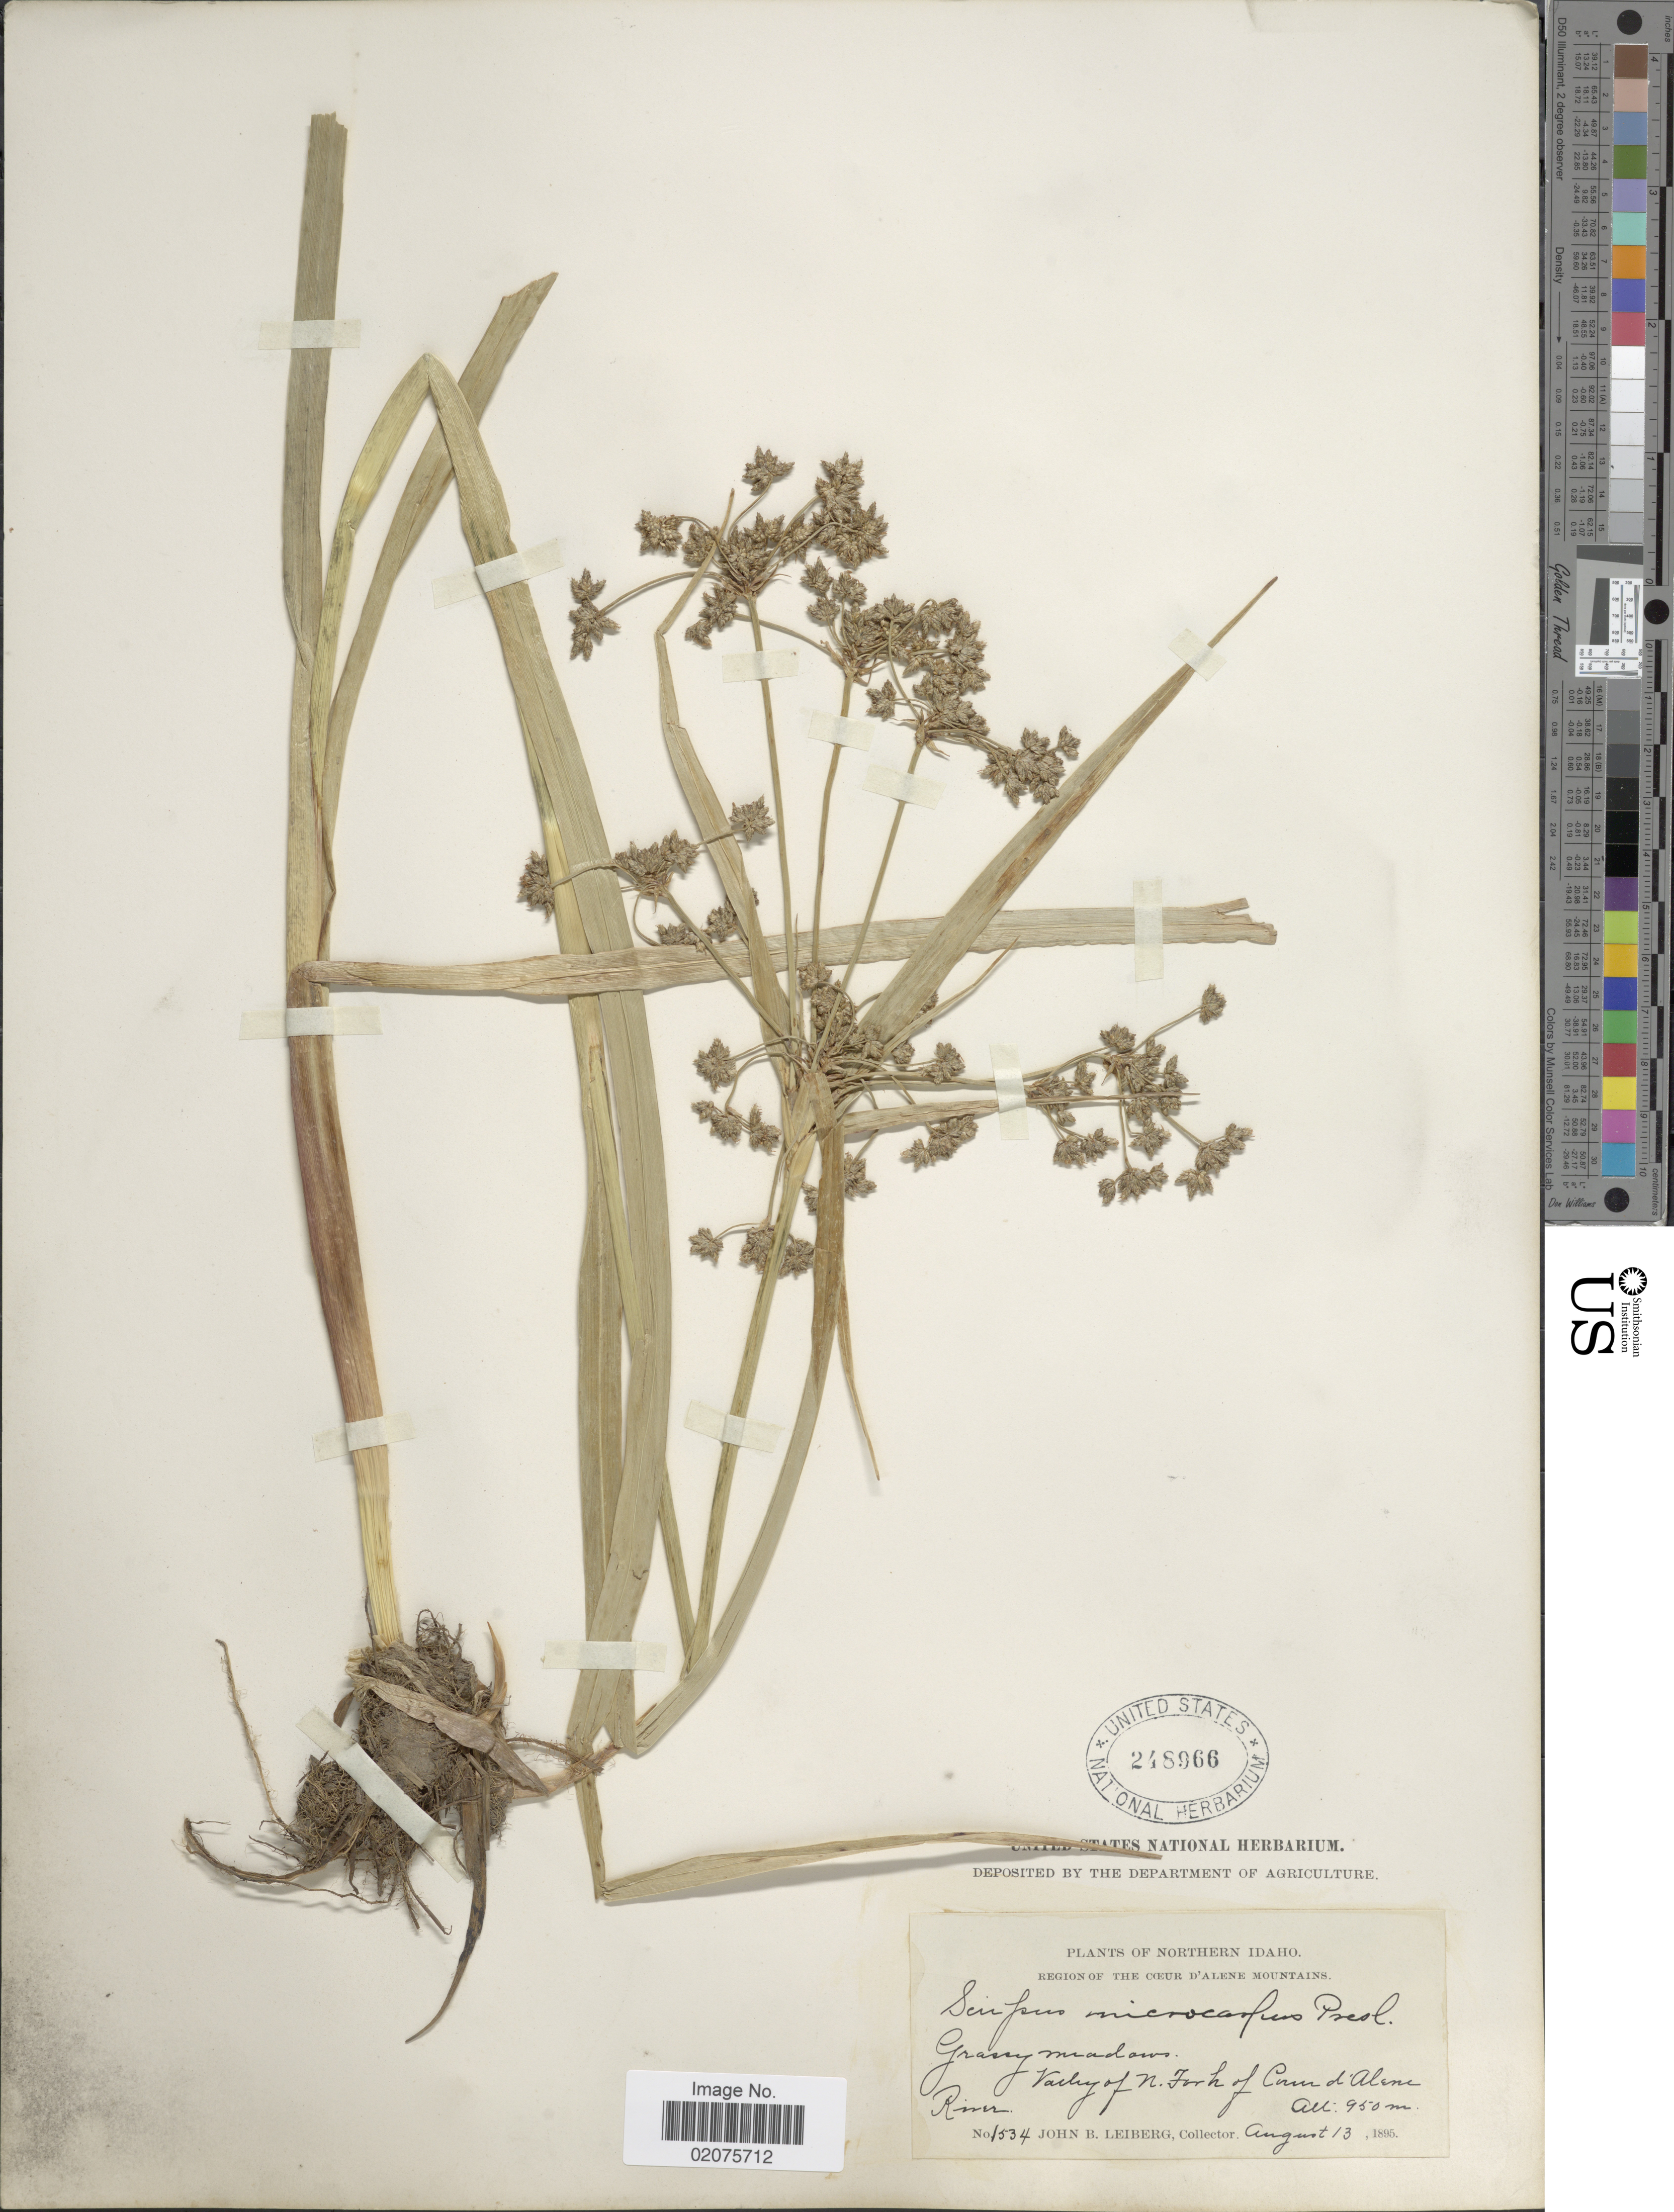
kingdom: Plantae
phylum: Tracheophyta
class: Liliopsida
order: Poales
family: Cyperaceae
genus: Scirpus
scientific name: Scirpus microcarpus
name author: J. Presl & C. Presl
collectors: J. B. Leiberg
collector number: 1534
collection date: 1895-08-13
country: United States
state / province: Idaho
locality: Northern Idaho. Valley of N. Fork of Cour d'Alene River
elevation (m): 950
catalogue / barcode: US 248966